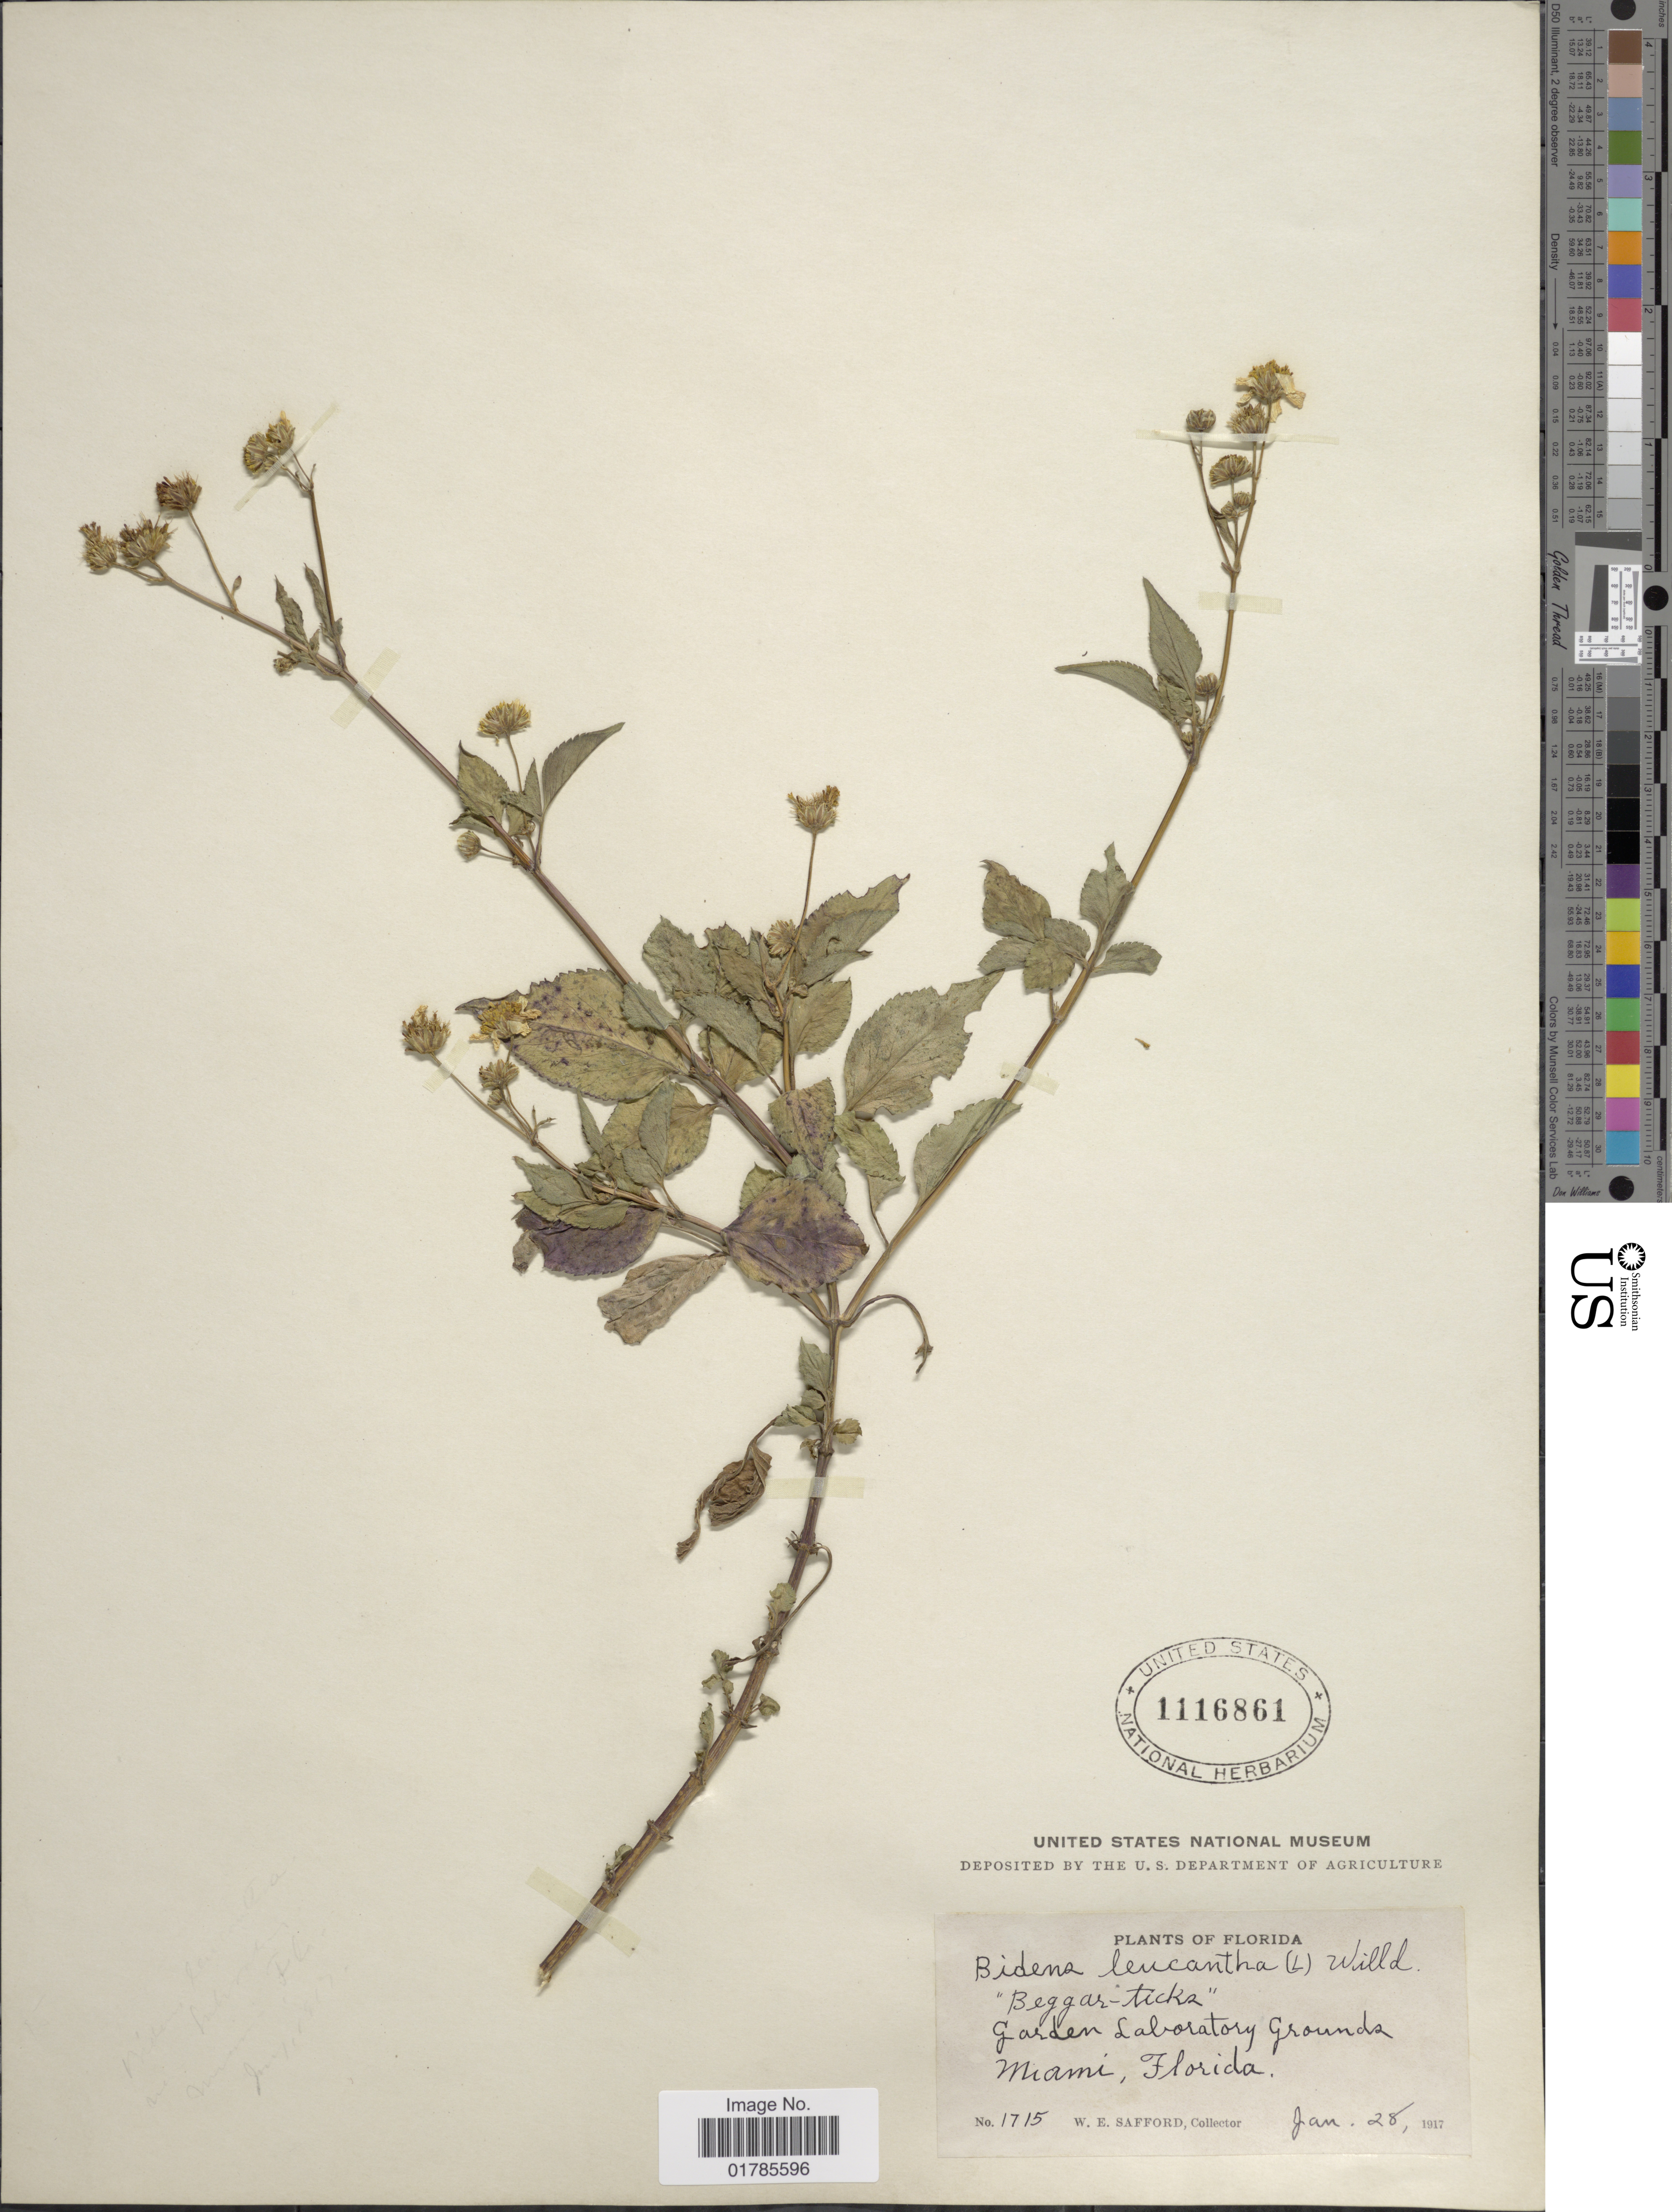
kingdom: Plantae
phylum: Tracheophyta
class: Magnoliopsida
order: Asterales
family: Asteraceae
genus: Bidens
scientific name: Bidens alba var. radiata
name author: (Sch. Bip.) R.E. Ballard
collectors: W. E. Safford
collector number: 1715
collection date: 1917-01-28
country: United States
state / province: Florida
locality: Garden Laboratory grounds, Miami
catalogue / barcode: US 1116861